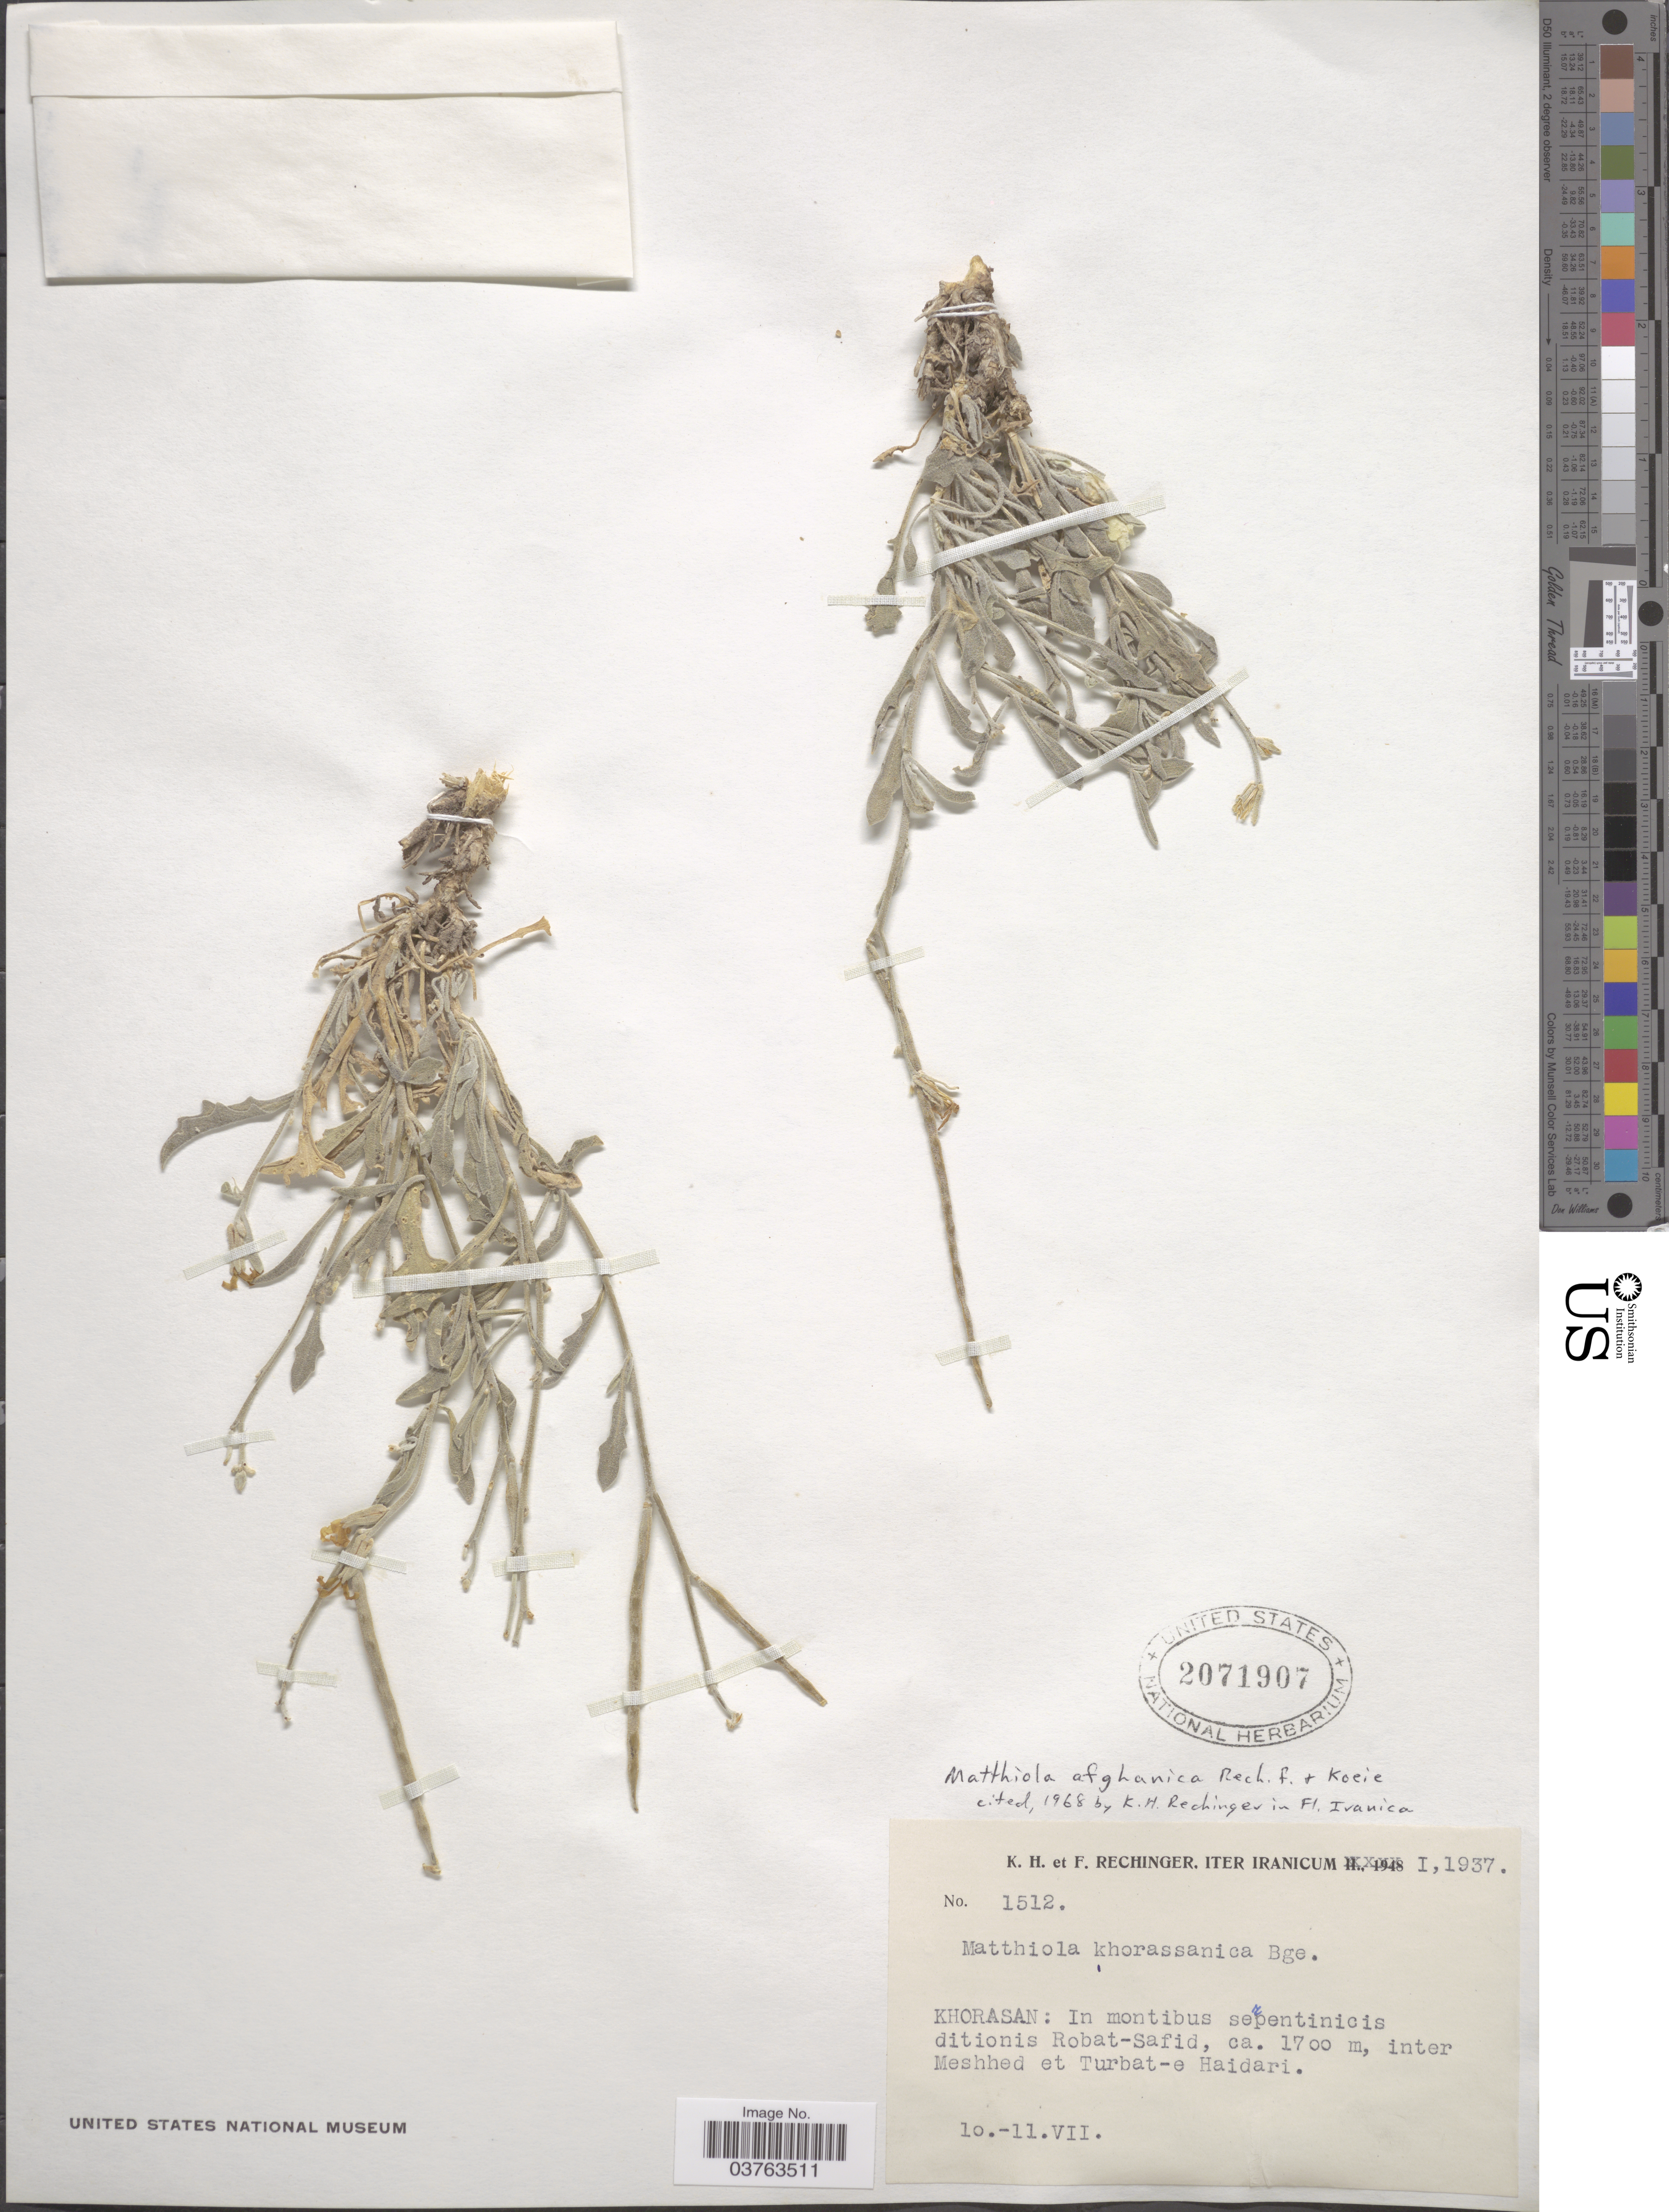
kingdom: Plantae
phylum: Tracheophyta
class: Magnoliopsida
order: Brassicales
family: Brassicaceae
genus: Matthiola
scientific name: Matthiola afghanica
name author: Rech. f. & Köie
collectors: K. H. Rechinger & F. Rechinger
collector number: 1512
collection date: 1937-07-10/1937-07-11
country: Iran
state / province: Khorasan [obsolete]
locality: Iter Iranicum. In montibus serpentinicis ditionis Robat-Safid, inter Meshhed et Turbat-e Haidari.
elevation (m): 1700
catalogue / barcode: US 2071907